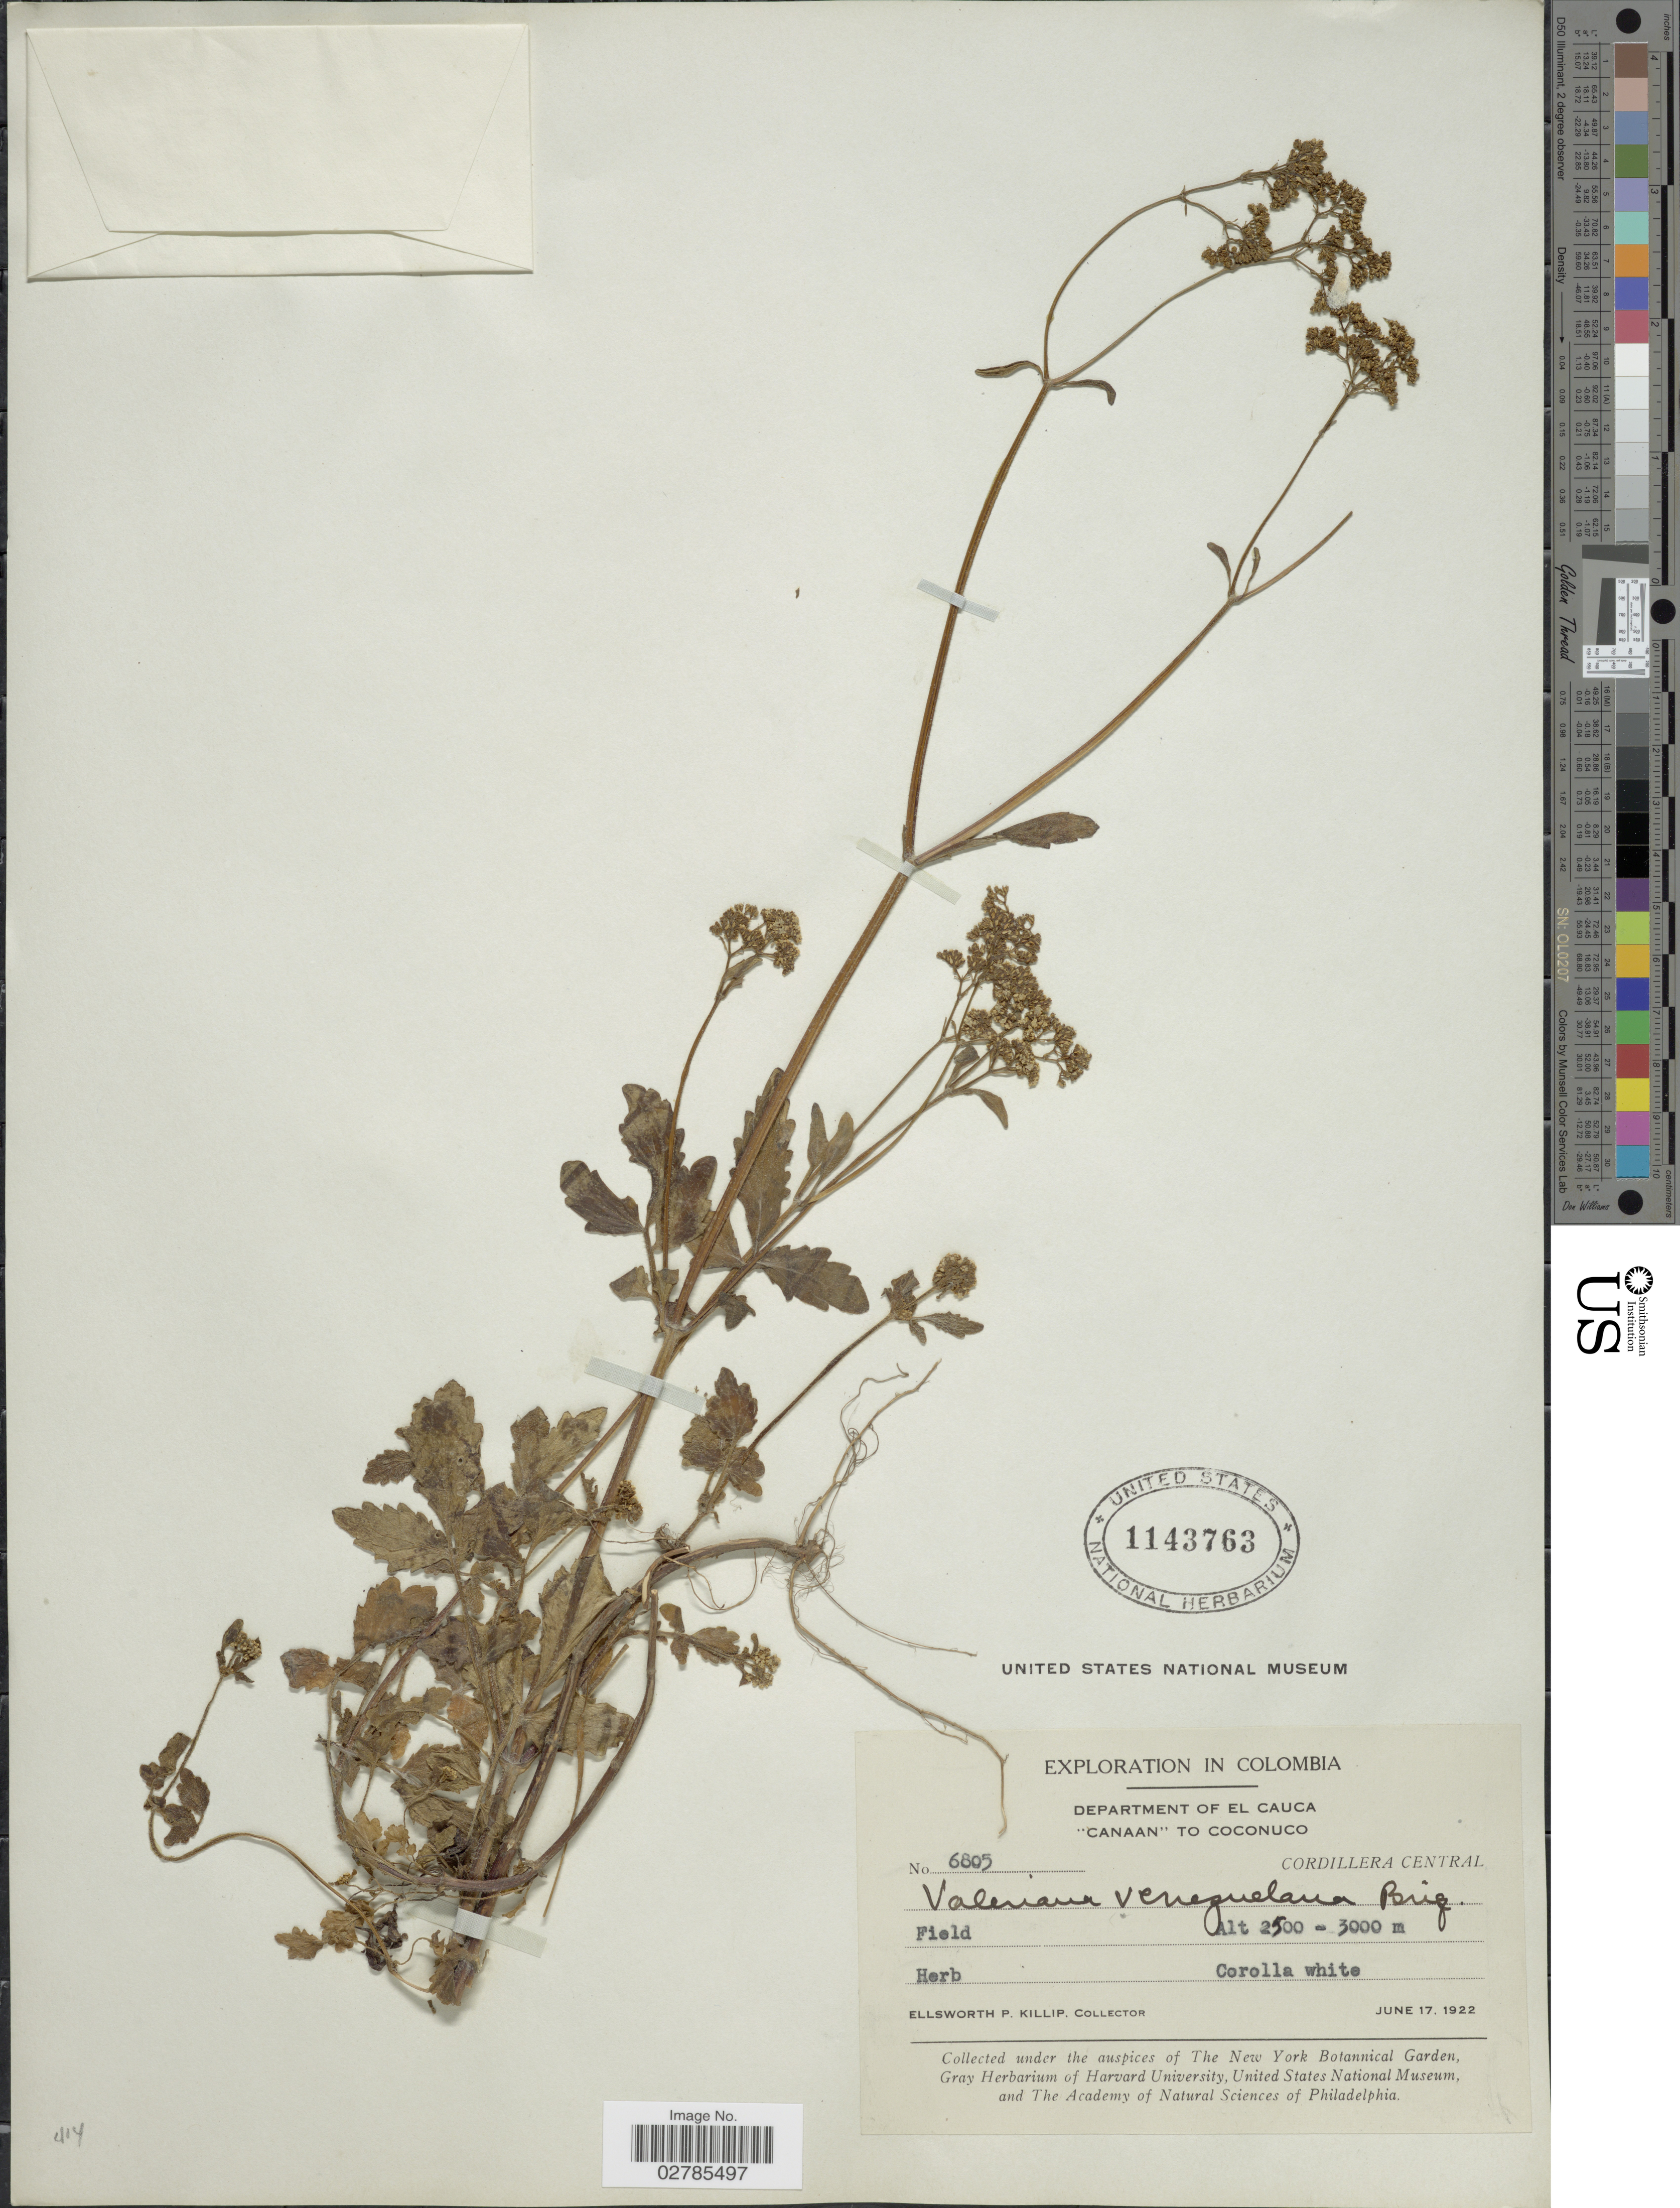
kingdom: Plantae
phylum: Tracheophyta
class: Magnoliopsida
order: Dipsacales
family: Caprifoliaceae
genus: Valeriana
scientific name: Valeriana venezuelana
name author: Briq.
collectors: E. P. Killip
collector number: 6805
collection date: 1922-06-17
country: Colombia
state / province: Cauca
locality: Department of El Cauca. "Canaan" to Coconuco. Cordillera Central.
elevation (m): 2500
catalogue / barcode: US 1143763